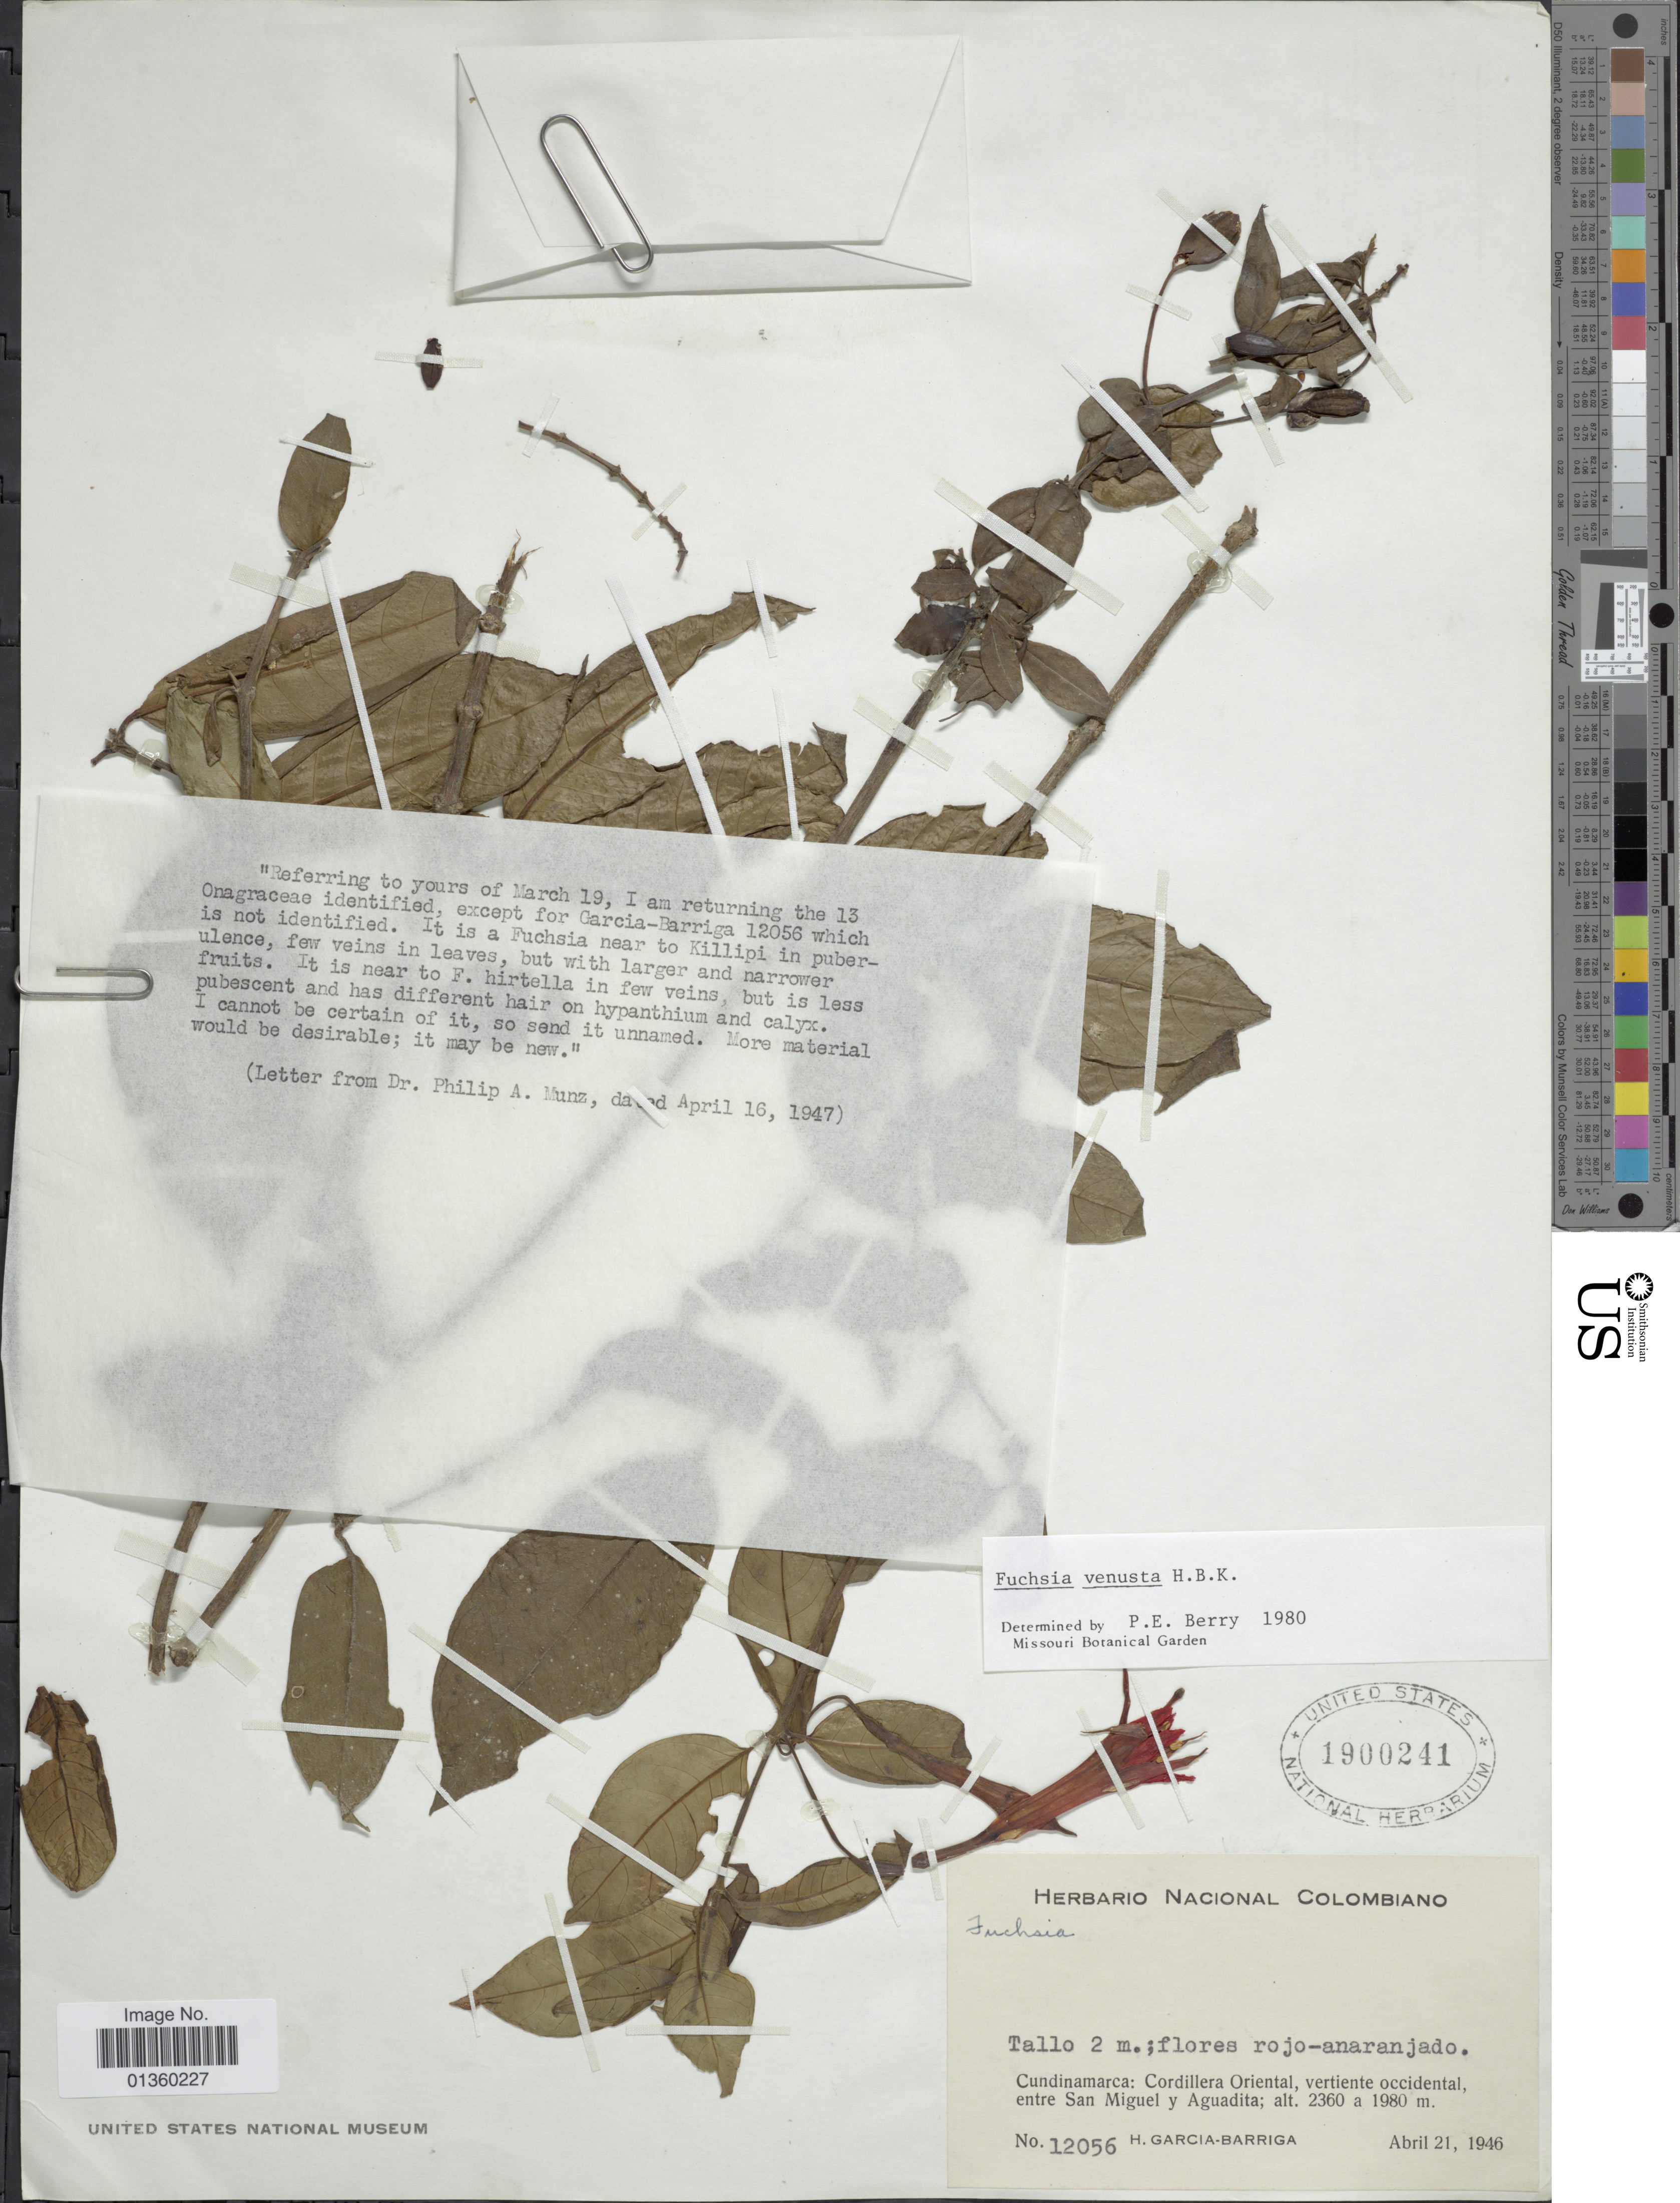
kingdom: Plantae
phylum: Tracheophyta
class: Magnoliopsida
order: Myrtales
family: Onagraceae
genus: Fuchsia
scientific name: Fuchsia venusta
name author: Kunth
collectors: H. García Barriga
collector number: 12056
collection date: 1946-04-21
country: Colombia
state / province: Cundinamarca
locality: Cordillera Oriental, vertiente occidental, entre San Miguel y Aguadita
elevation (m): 1980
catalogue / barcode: US 1900241